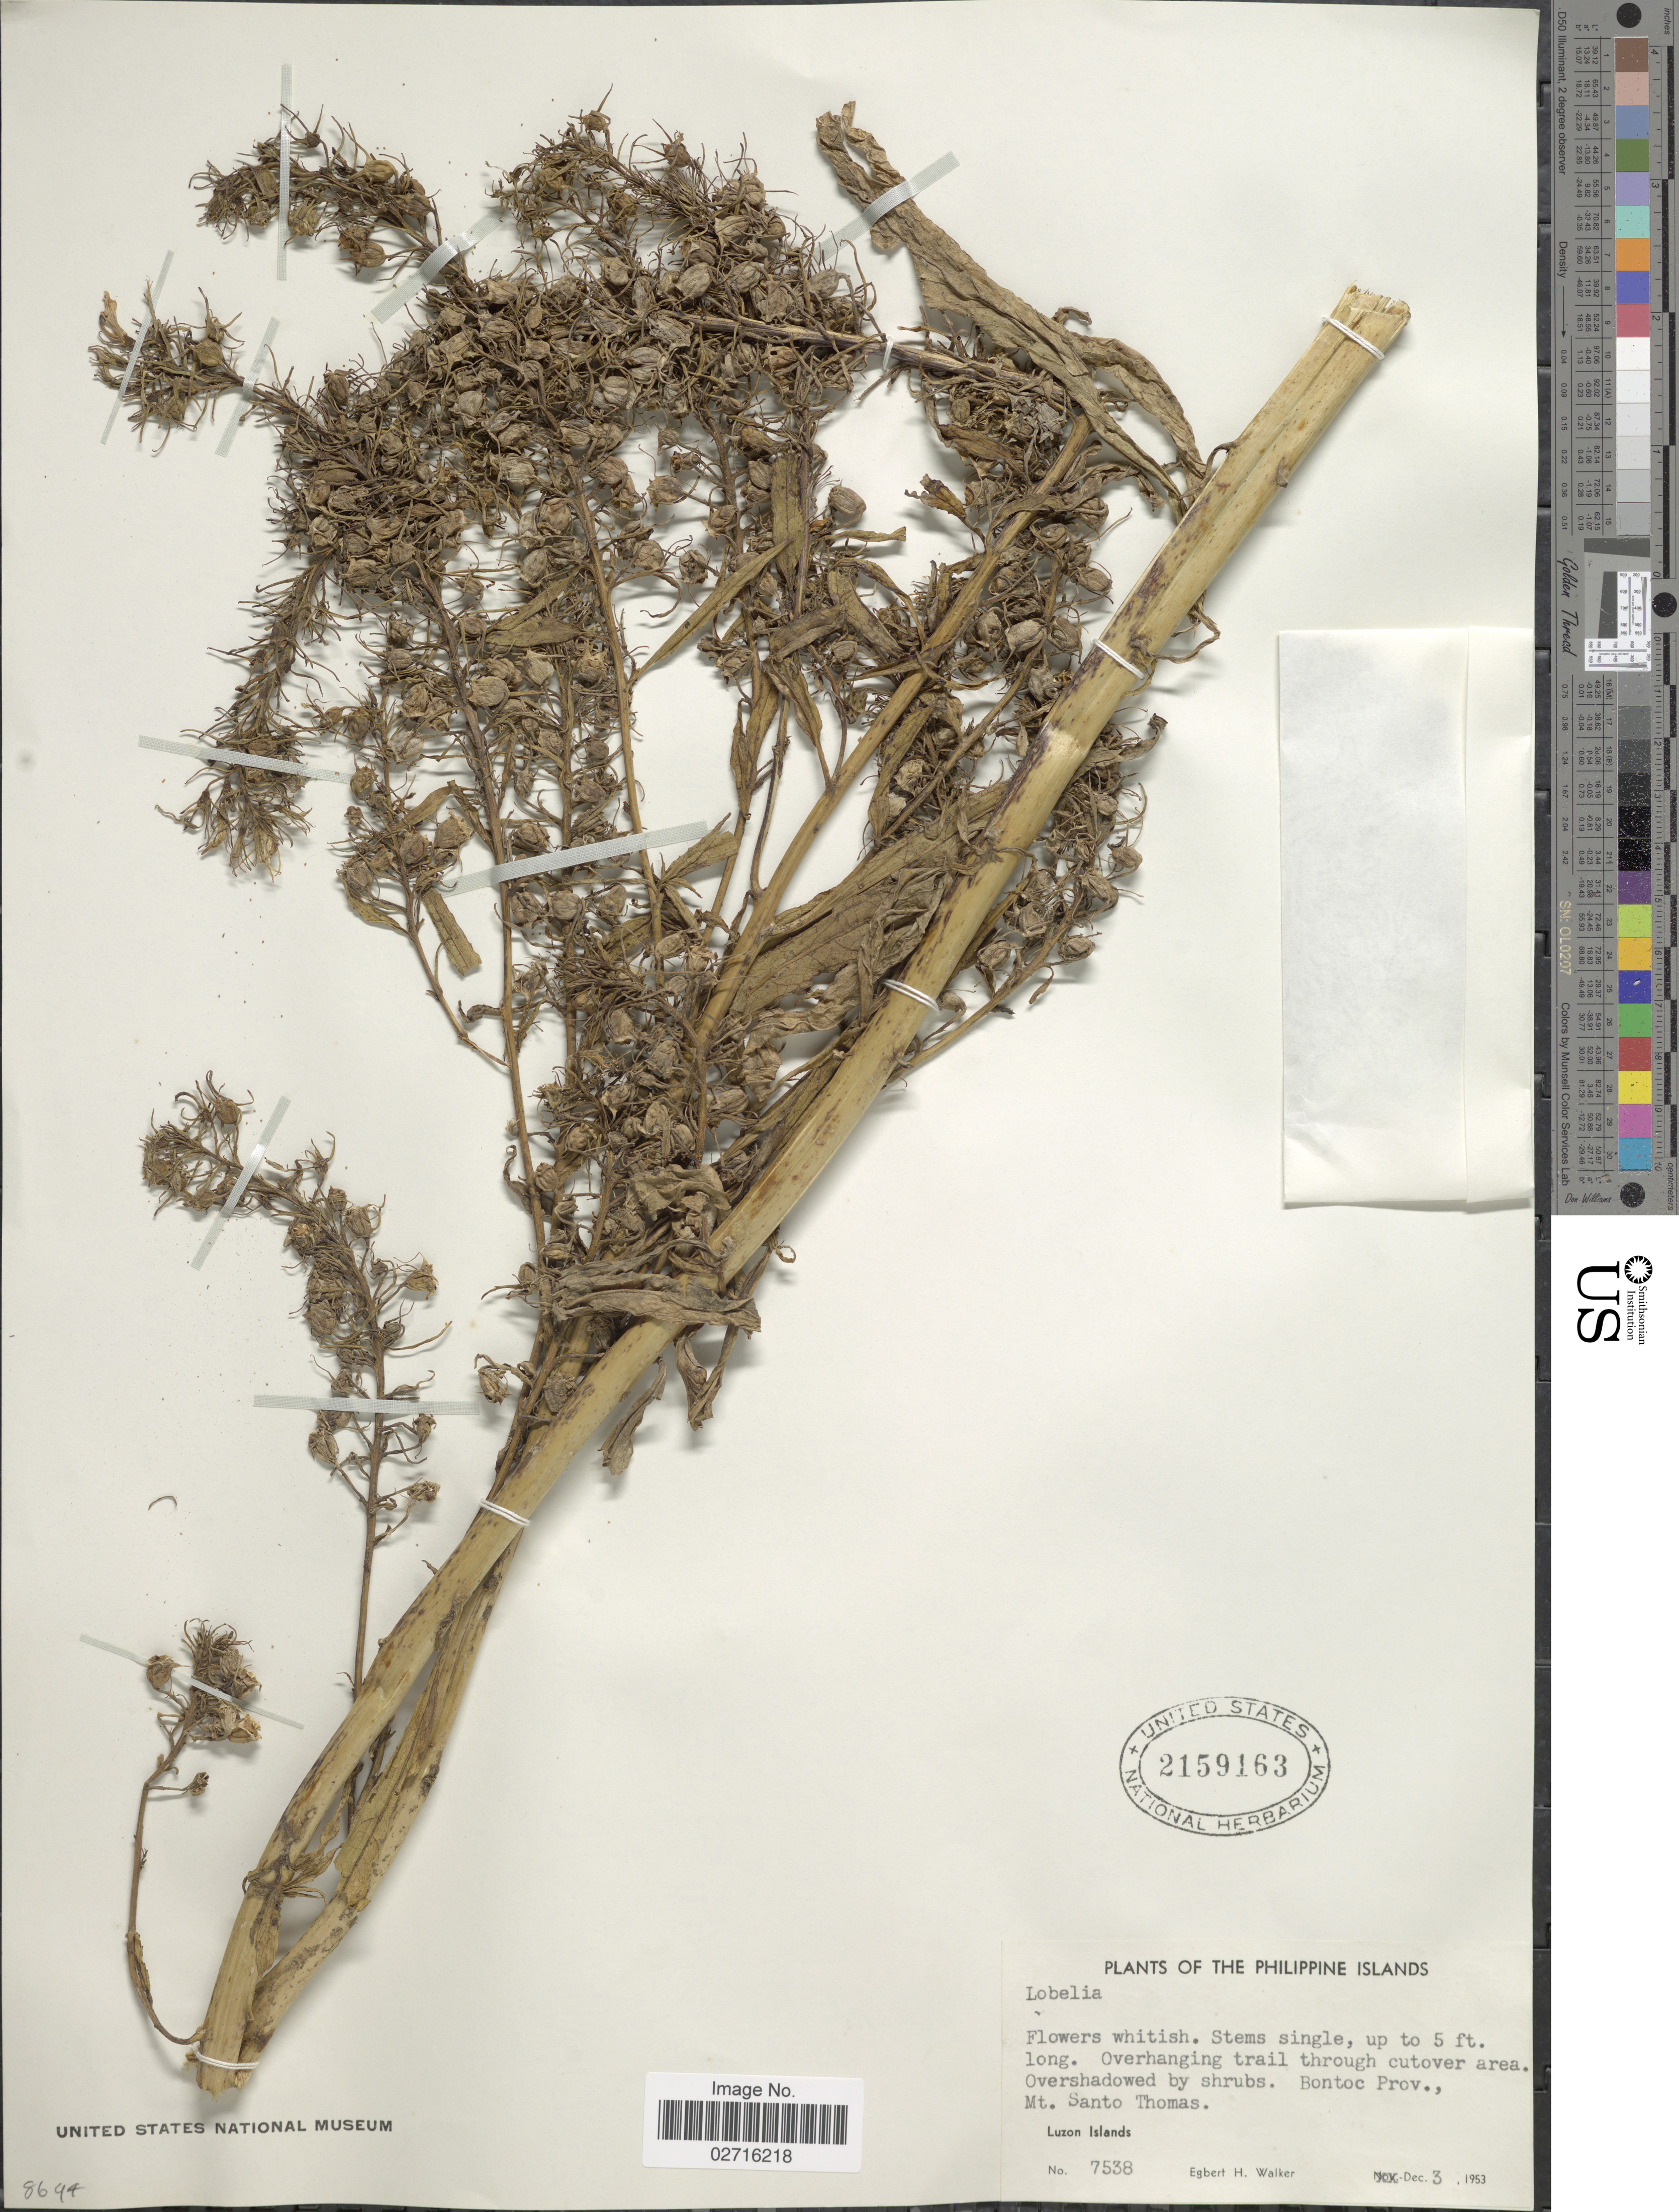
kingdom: Plantae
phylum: Tracheophyta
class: Magnoliopsida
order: Asterales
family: Campanulaceae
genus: Lobelia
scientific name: Lobelia nicotianifolia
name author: Roth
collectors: E. H. Walker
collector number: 7538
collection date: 1953-12-03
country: Philippines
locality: Overhanging trail through cutover area. Bontoc Prov., Mt. Santo Thomas, Luzon Islands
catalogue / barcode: US 2159163